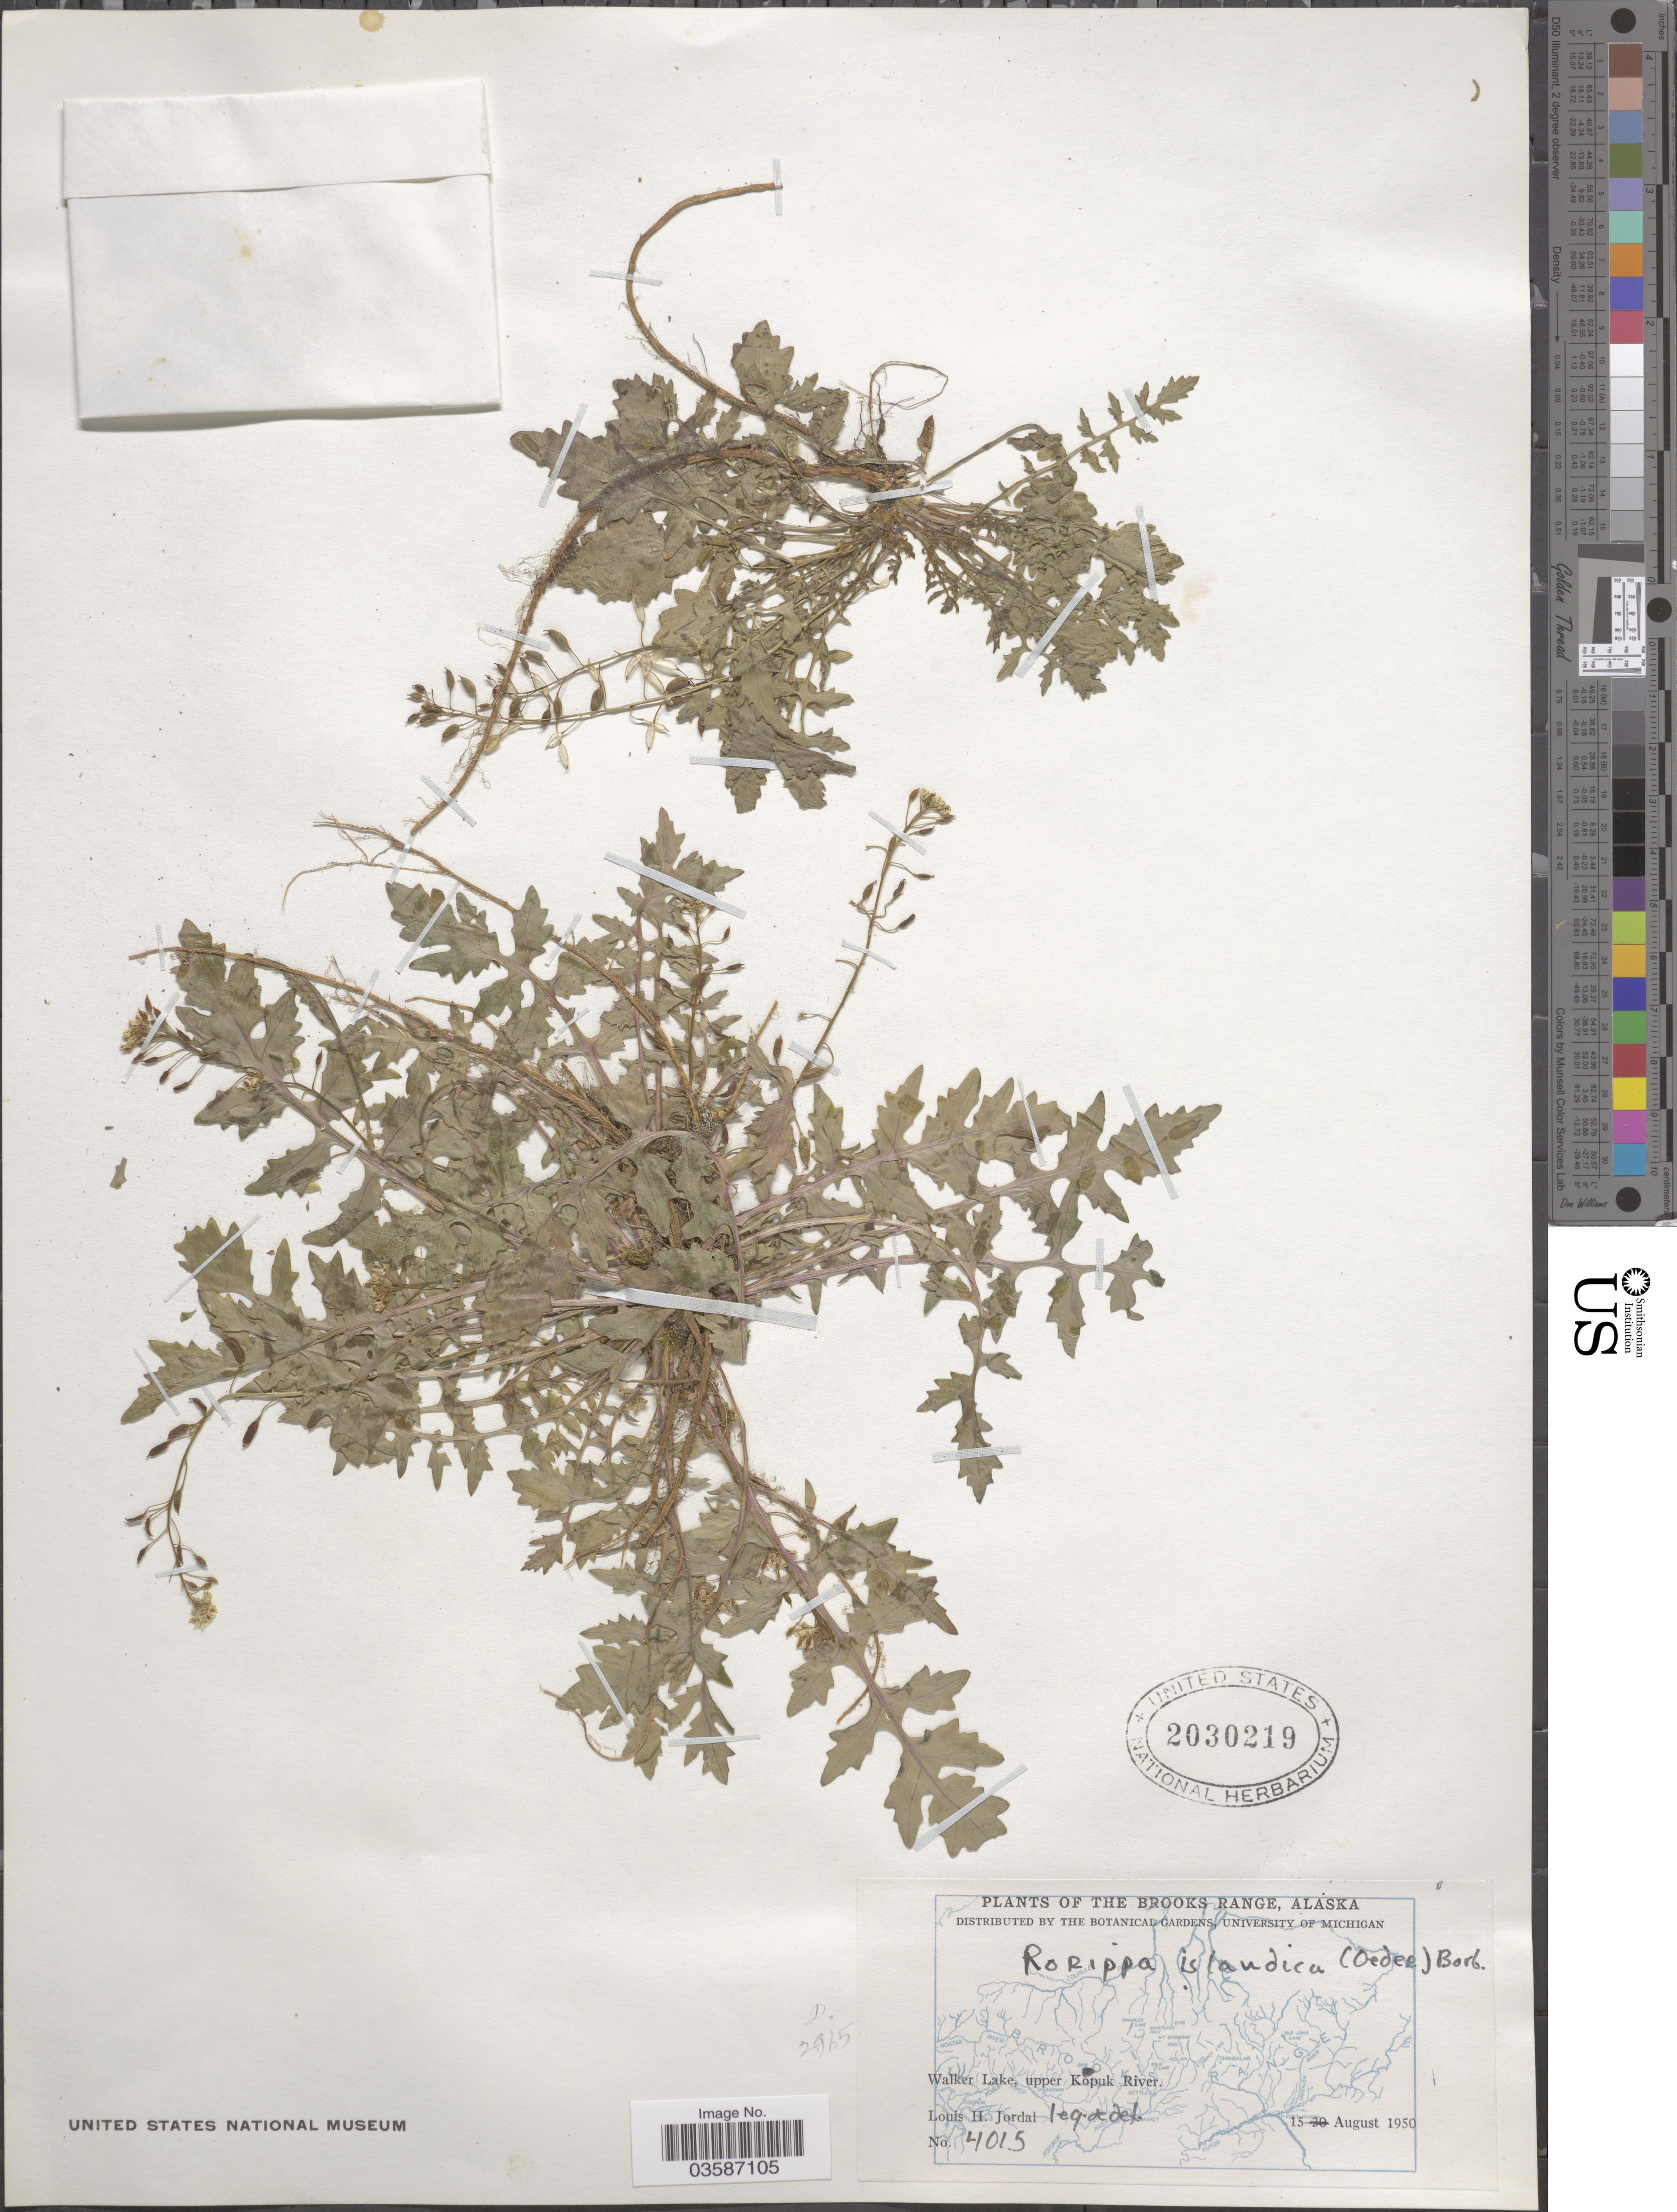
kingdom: Plantae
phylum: Tracheophyta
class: Magnoliopsida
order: Brassicales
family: Brassicaceae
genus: Rorippa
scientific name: Rorippa islandica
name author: (Oeder) Borbás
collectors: L. Jordal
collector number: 4015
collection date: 1950-08-15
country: United States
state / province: Alaska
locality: The Brooks Range. Walker Lake, upper Kopuk River.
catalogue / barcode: US 2030219